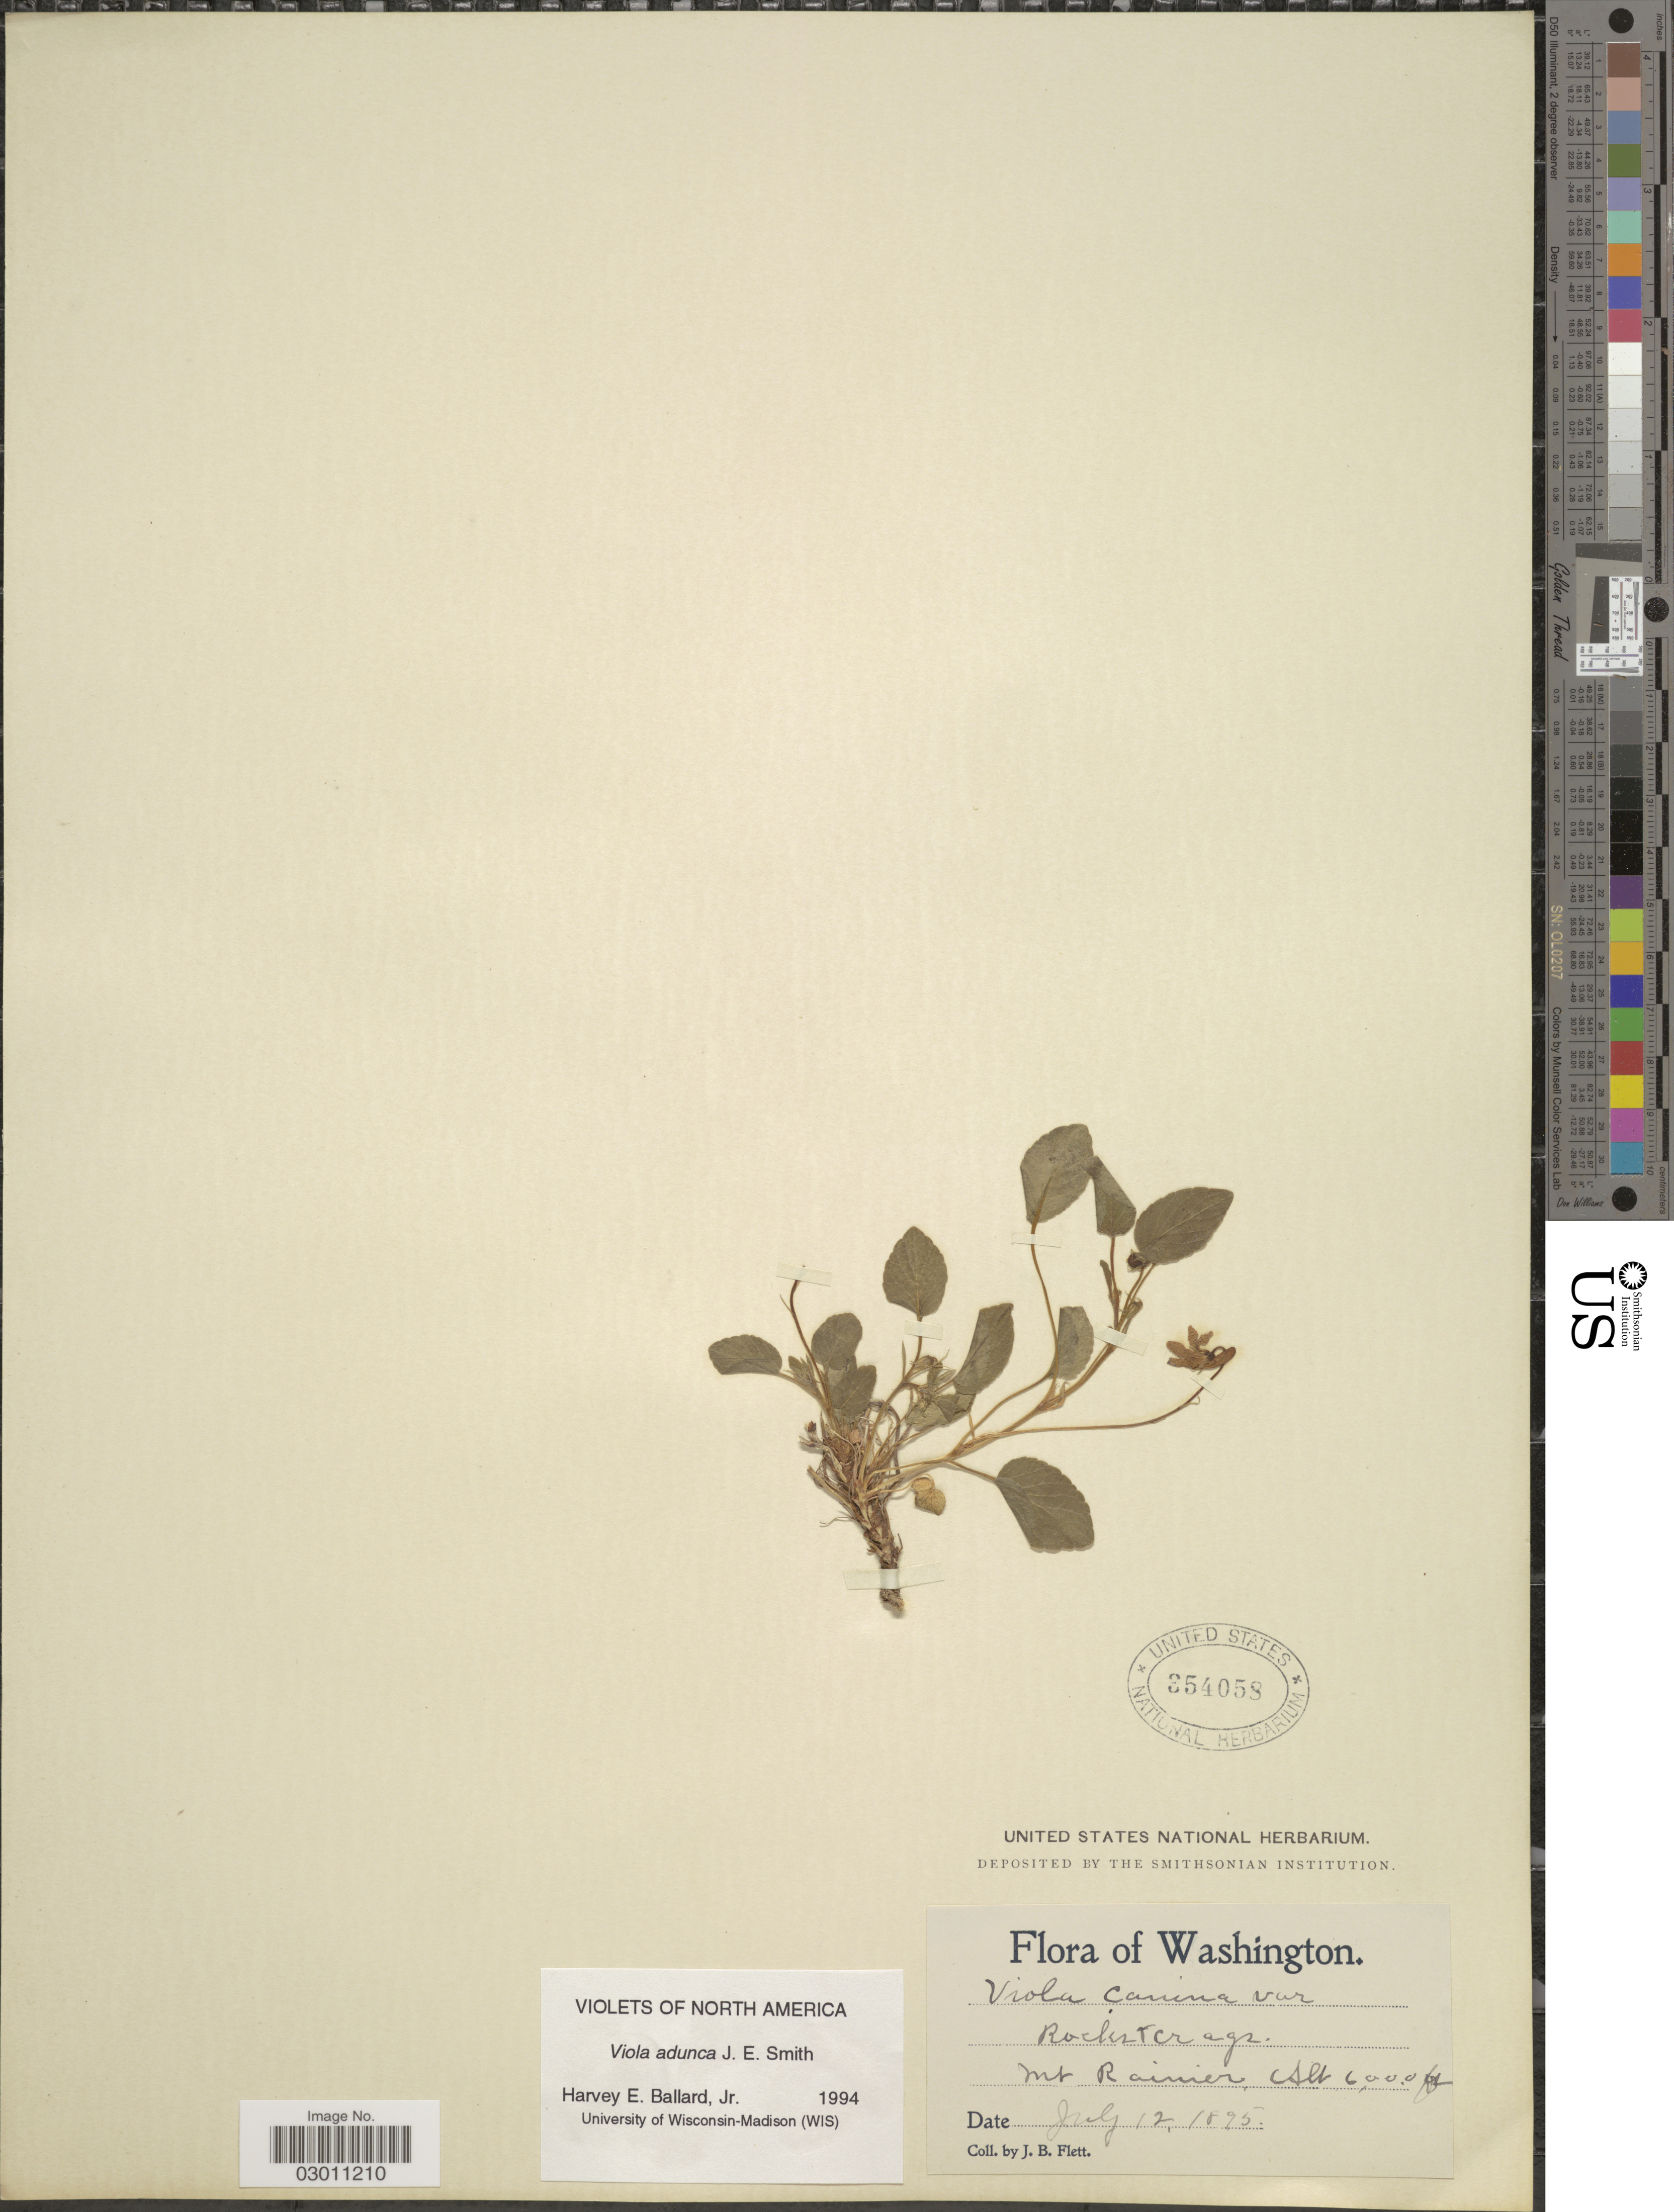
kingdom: Plantae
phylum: Tracheophyta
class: Magnoliopsida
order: Malpighiales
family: Violaceae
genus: Viola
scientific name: Viola adunca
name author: Sm.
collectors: J. Flett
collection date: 1895-07-12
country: United States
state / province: Washington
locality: Rockster agr. [unsure placement] Mt Rainier.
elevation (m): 1829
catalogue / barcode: US 354058